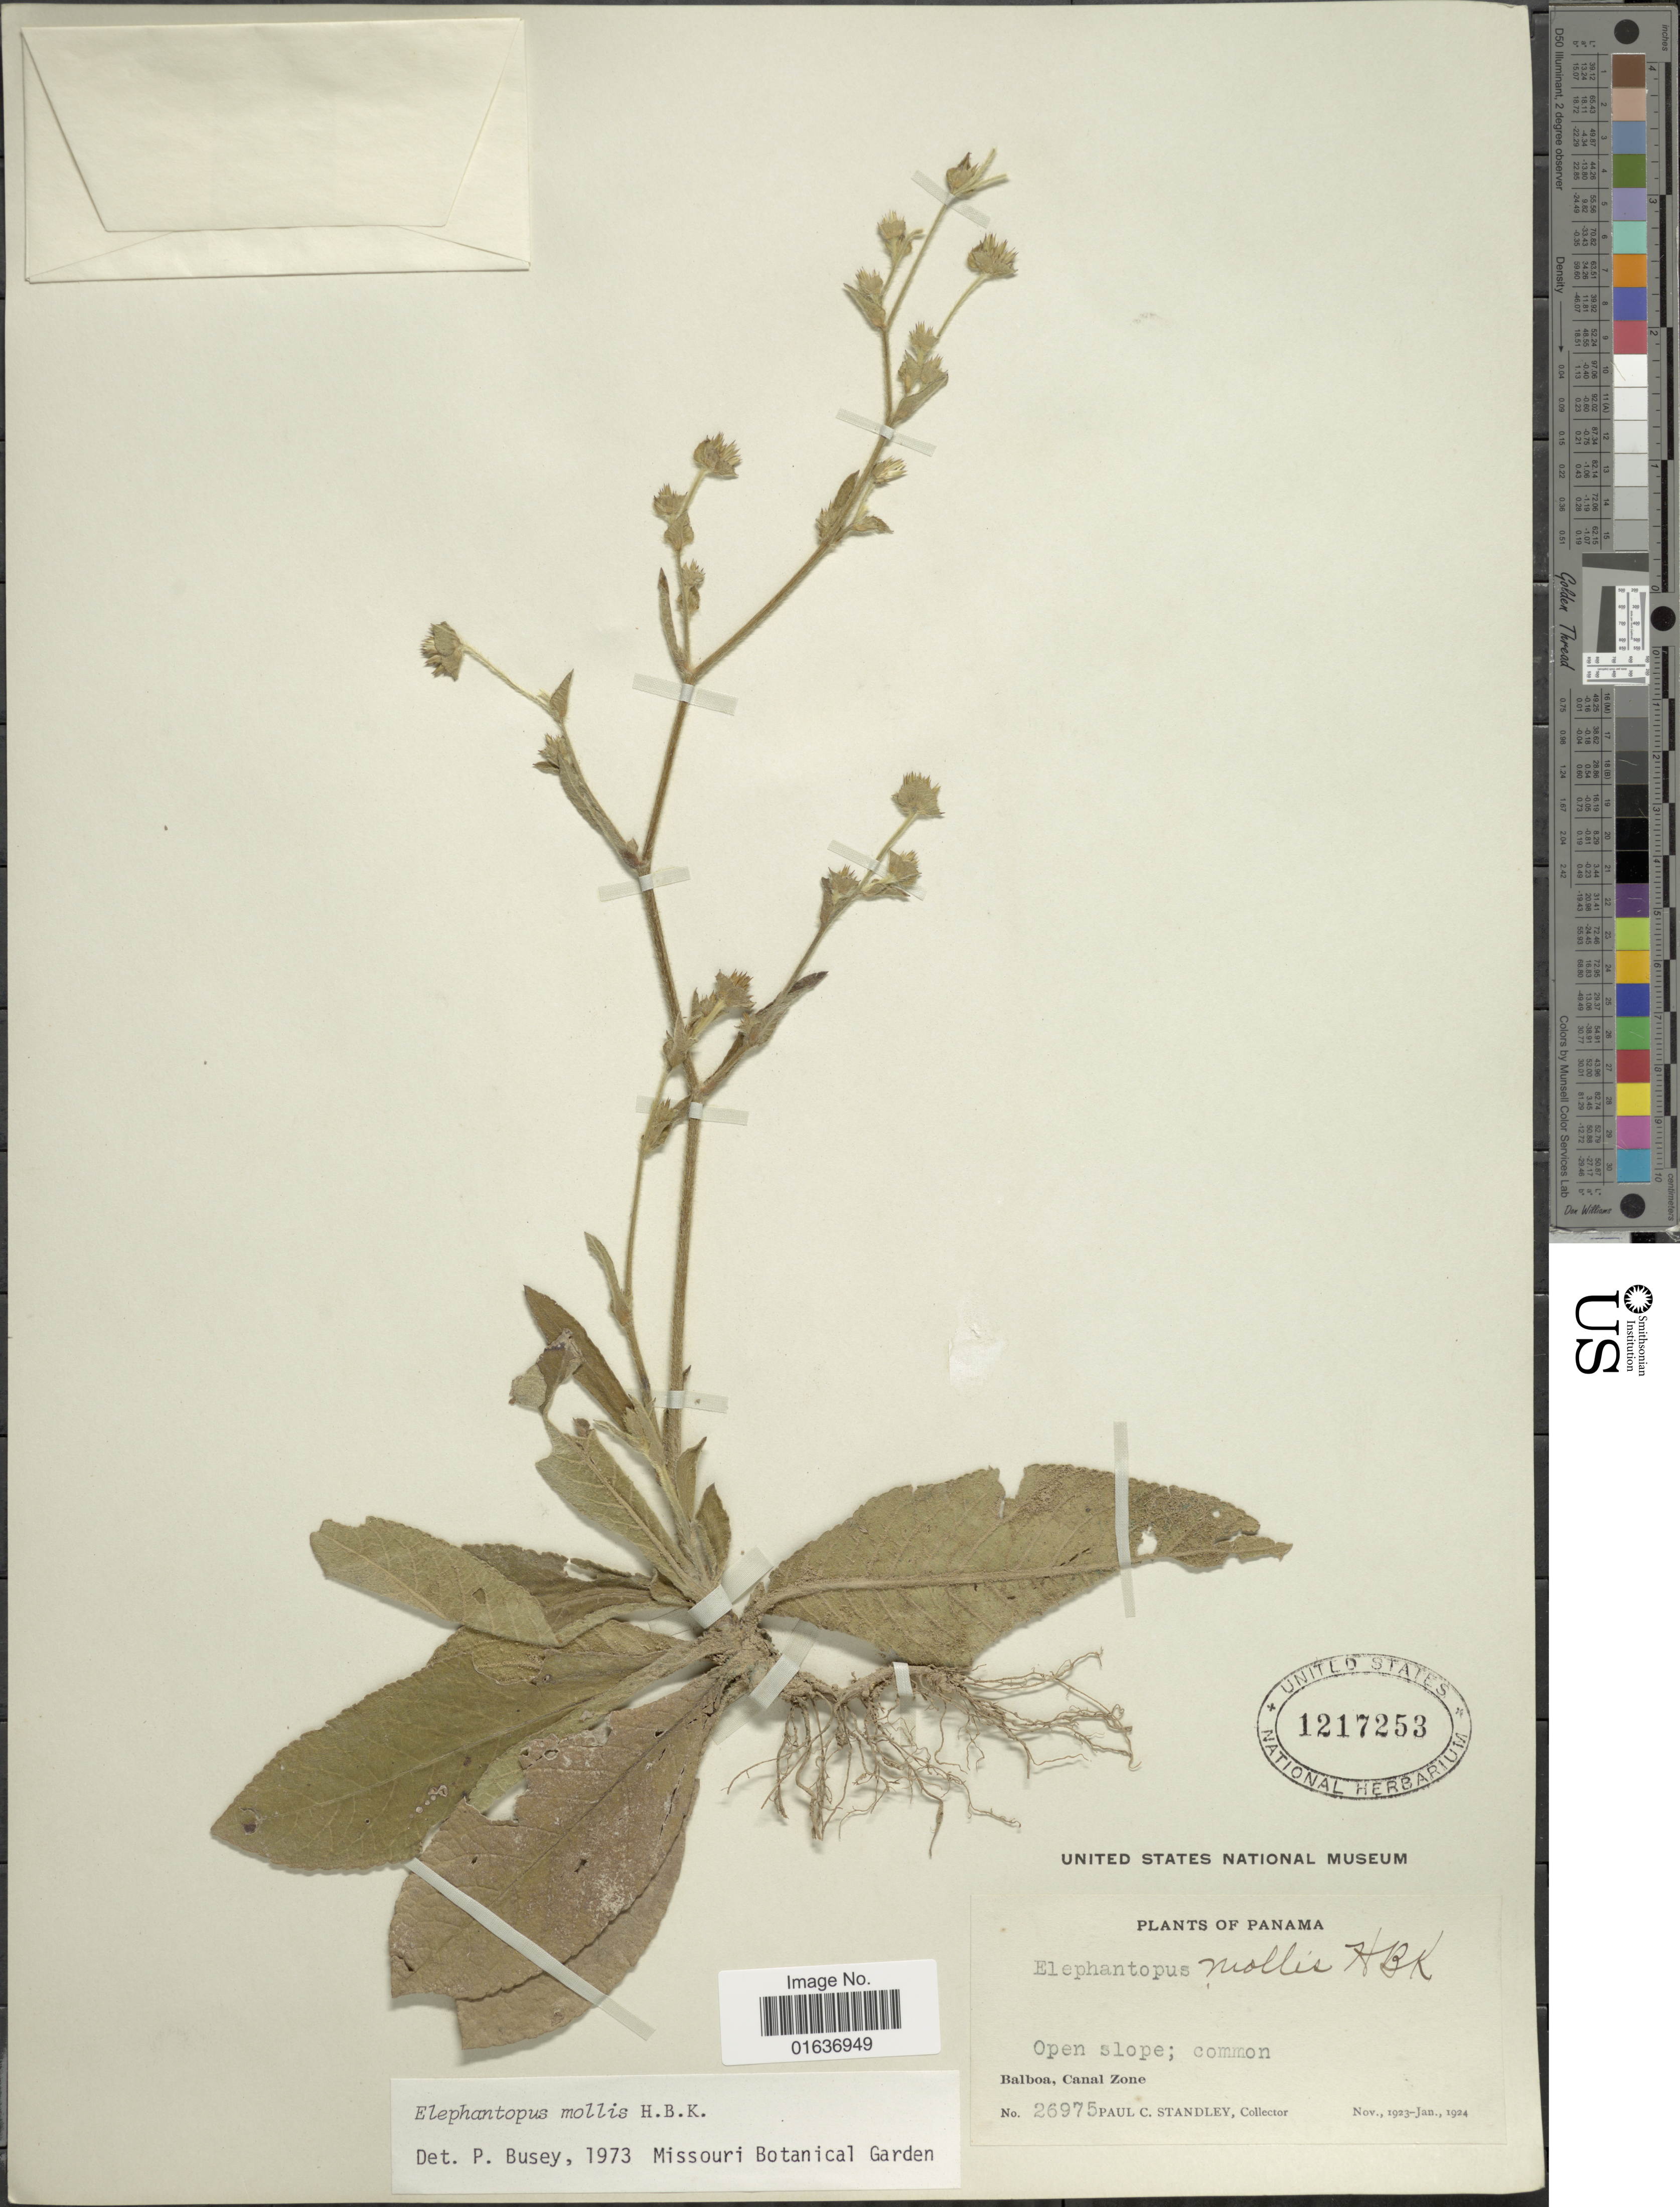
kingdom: Plantae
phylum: Tracheophyta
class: Magnoliopsida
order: Asterales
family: Asteraceae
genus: Elephantopus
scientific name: Elephantopus mollis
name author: Kunth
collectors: P. C. Standley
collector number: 26975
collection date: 1923-11/1924-01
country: Panama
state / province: Colón / Panamá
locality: Open slope, Balboa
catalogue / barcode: US 1217253